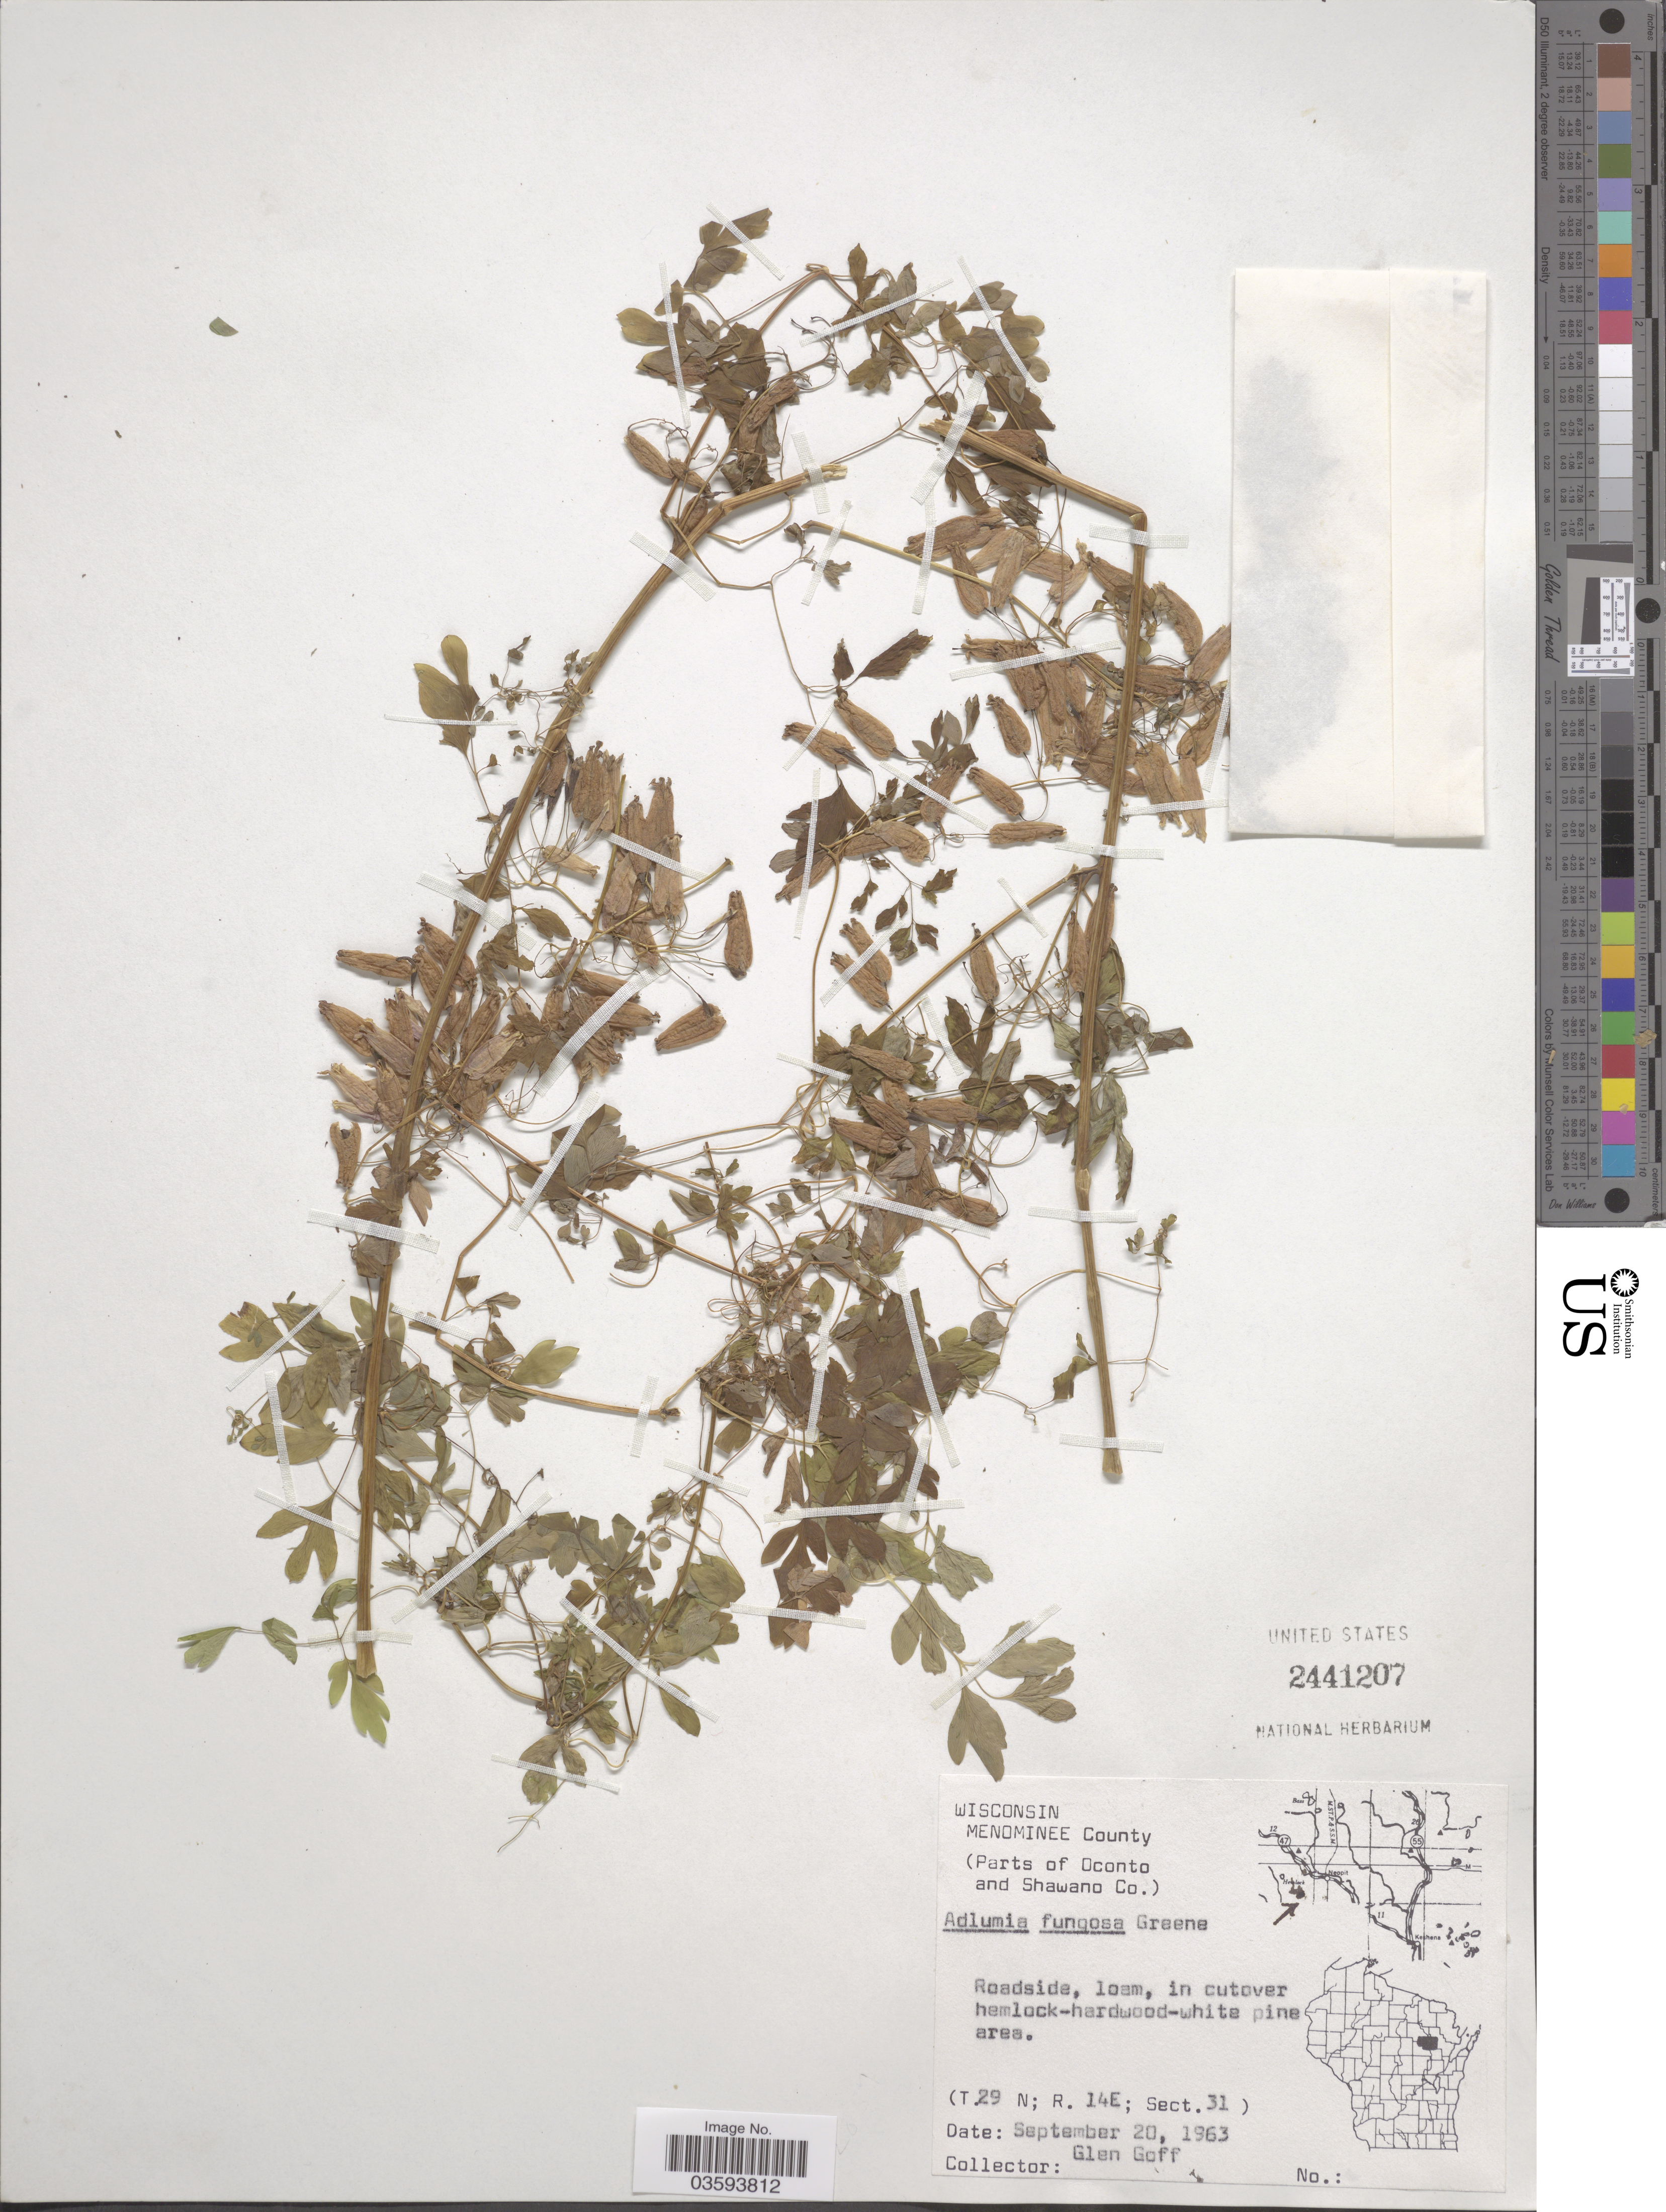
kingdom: Plantae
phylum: Tracheophyta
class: Magnoliopsida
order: Ranunculales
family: Papaveraceae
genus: Adlumia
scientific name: Adlumia fungosa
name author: (Aiton) Greene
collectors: G. Goff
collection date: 1963-09-20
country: United States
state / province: Wisconsin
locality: Menominee County. (Parts of Oconto and Shawano Co.) (T .29 N; R. 14E; Sect. 31).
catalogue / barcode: US 2441207